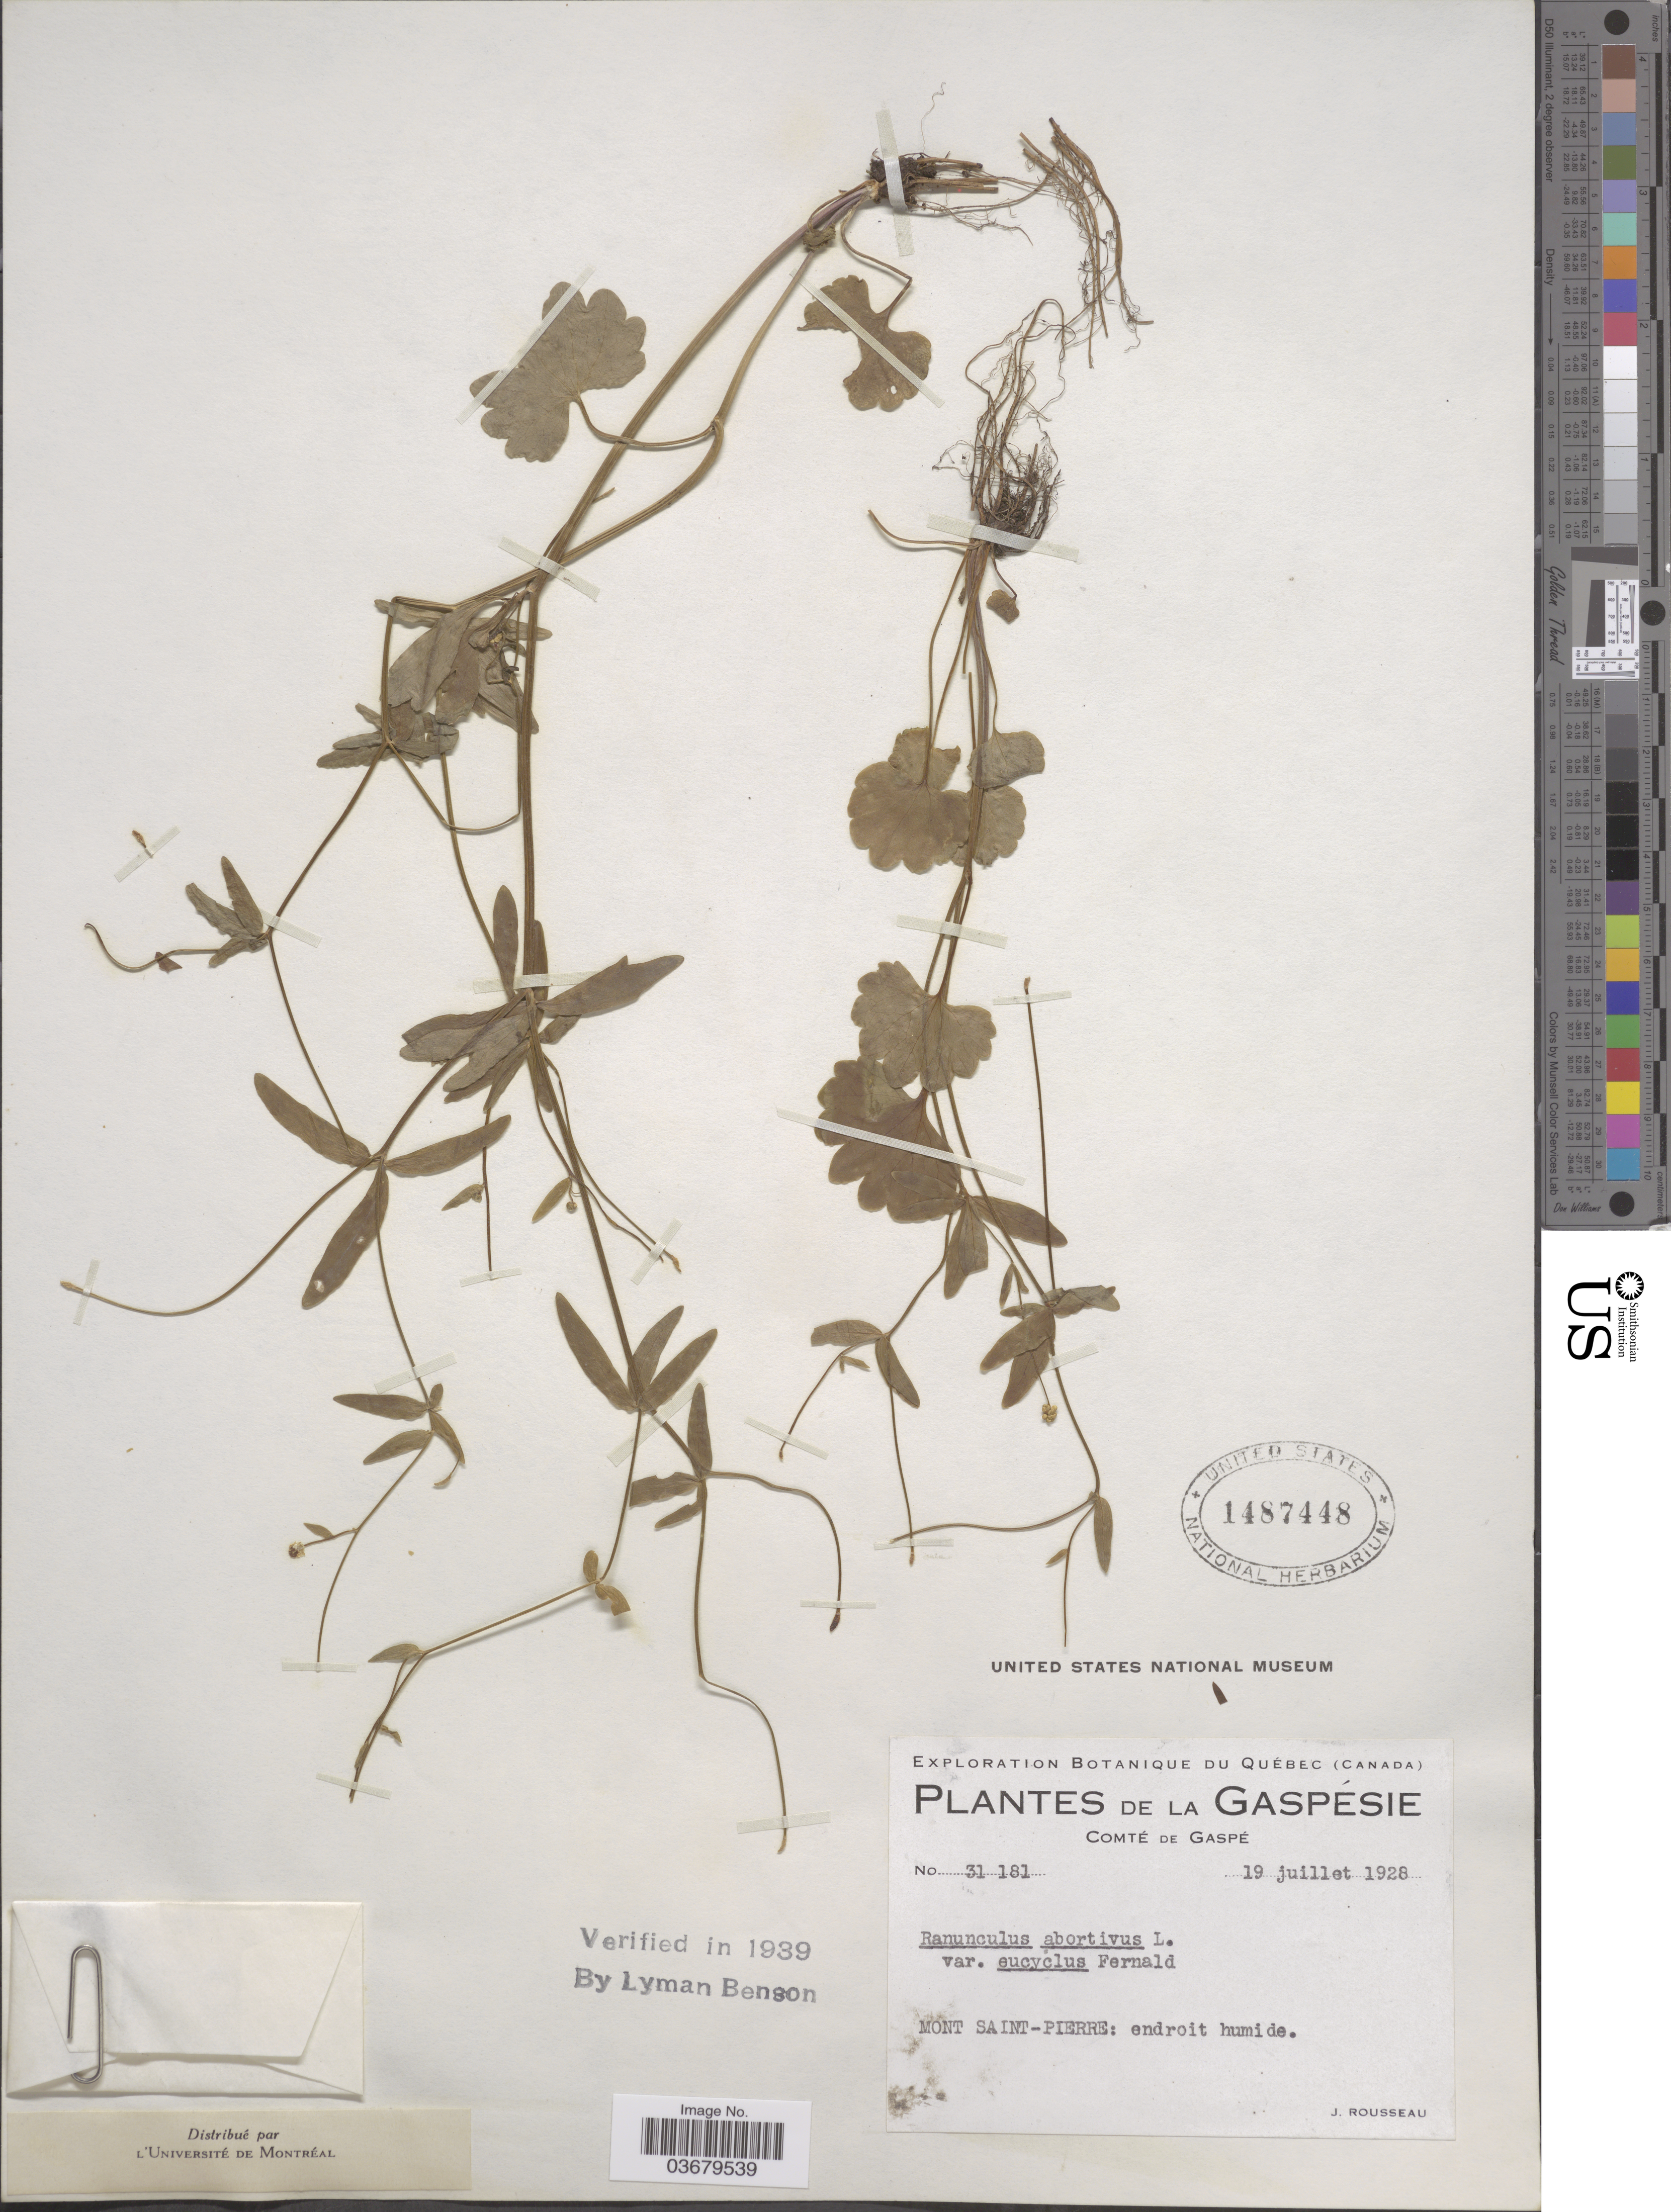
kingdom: Plantae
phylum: Tracheophyta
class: Magnoliopsida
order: Ranunculales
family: Ranunculaceae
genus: Ranunculus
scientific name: Ranunculus abortivus var. eucyclus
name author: Fernald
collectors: J. Rousseau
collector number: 31181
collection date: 1928-07-19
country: Canada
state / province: Quebec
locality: La Gaspésie. Comté de Gaspé. Mont Saint-Pierre.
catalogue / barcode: US 1487448